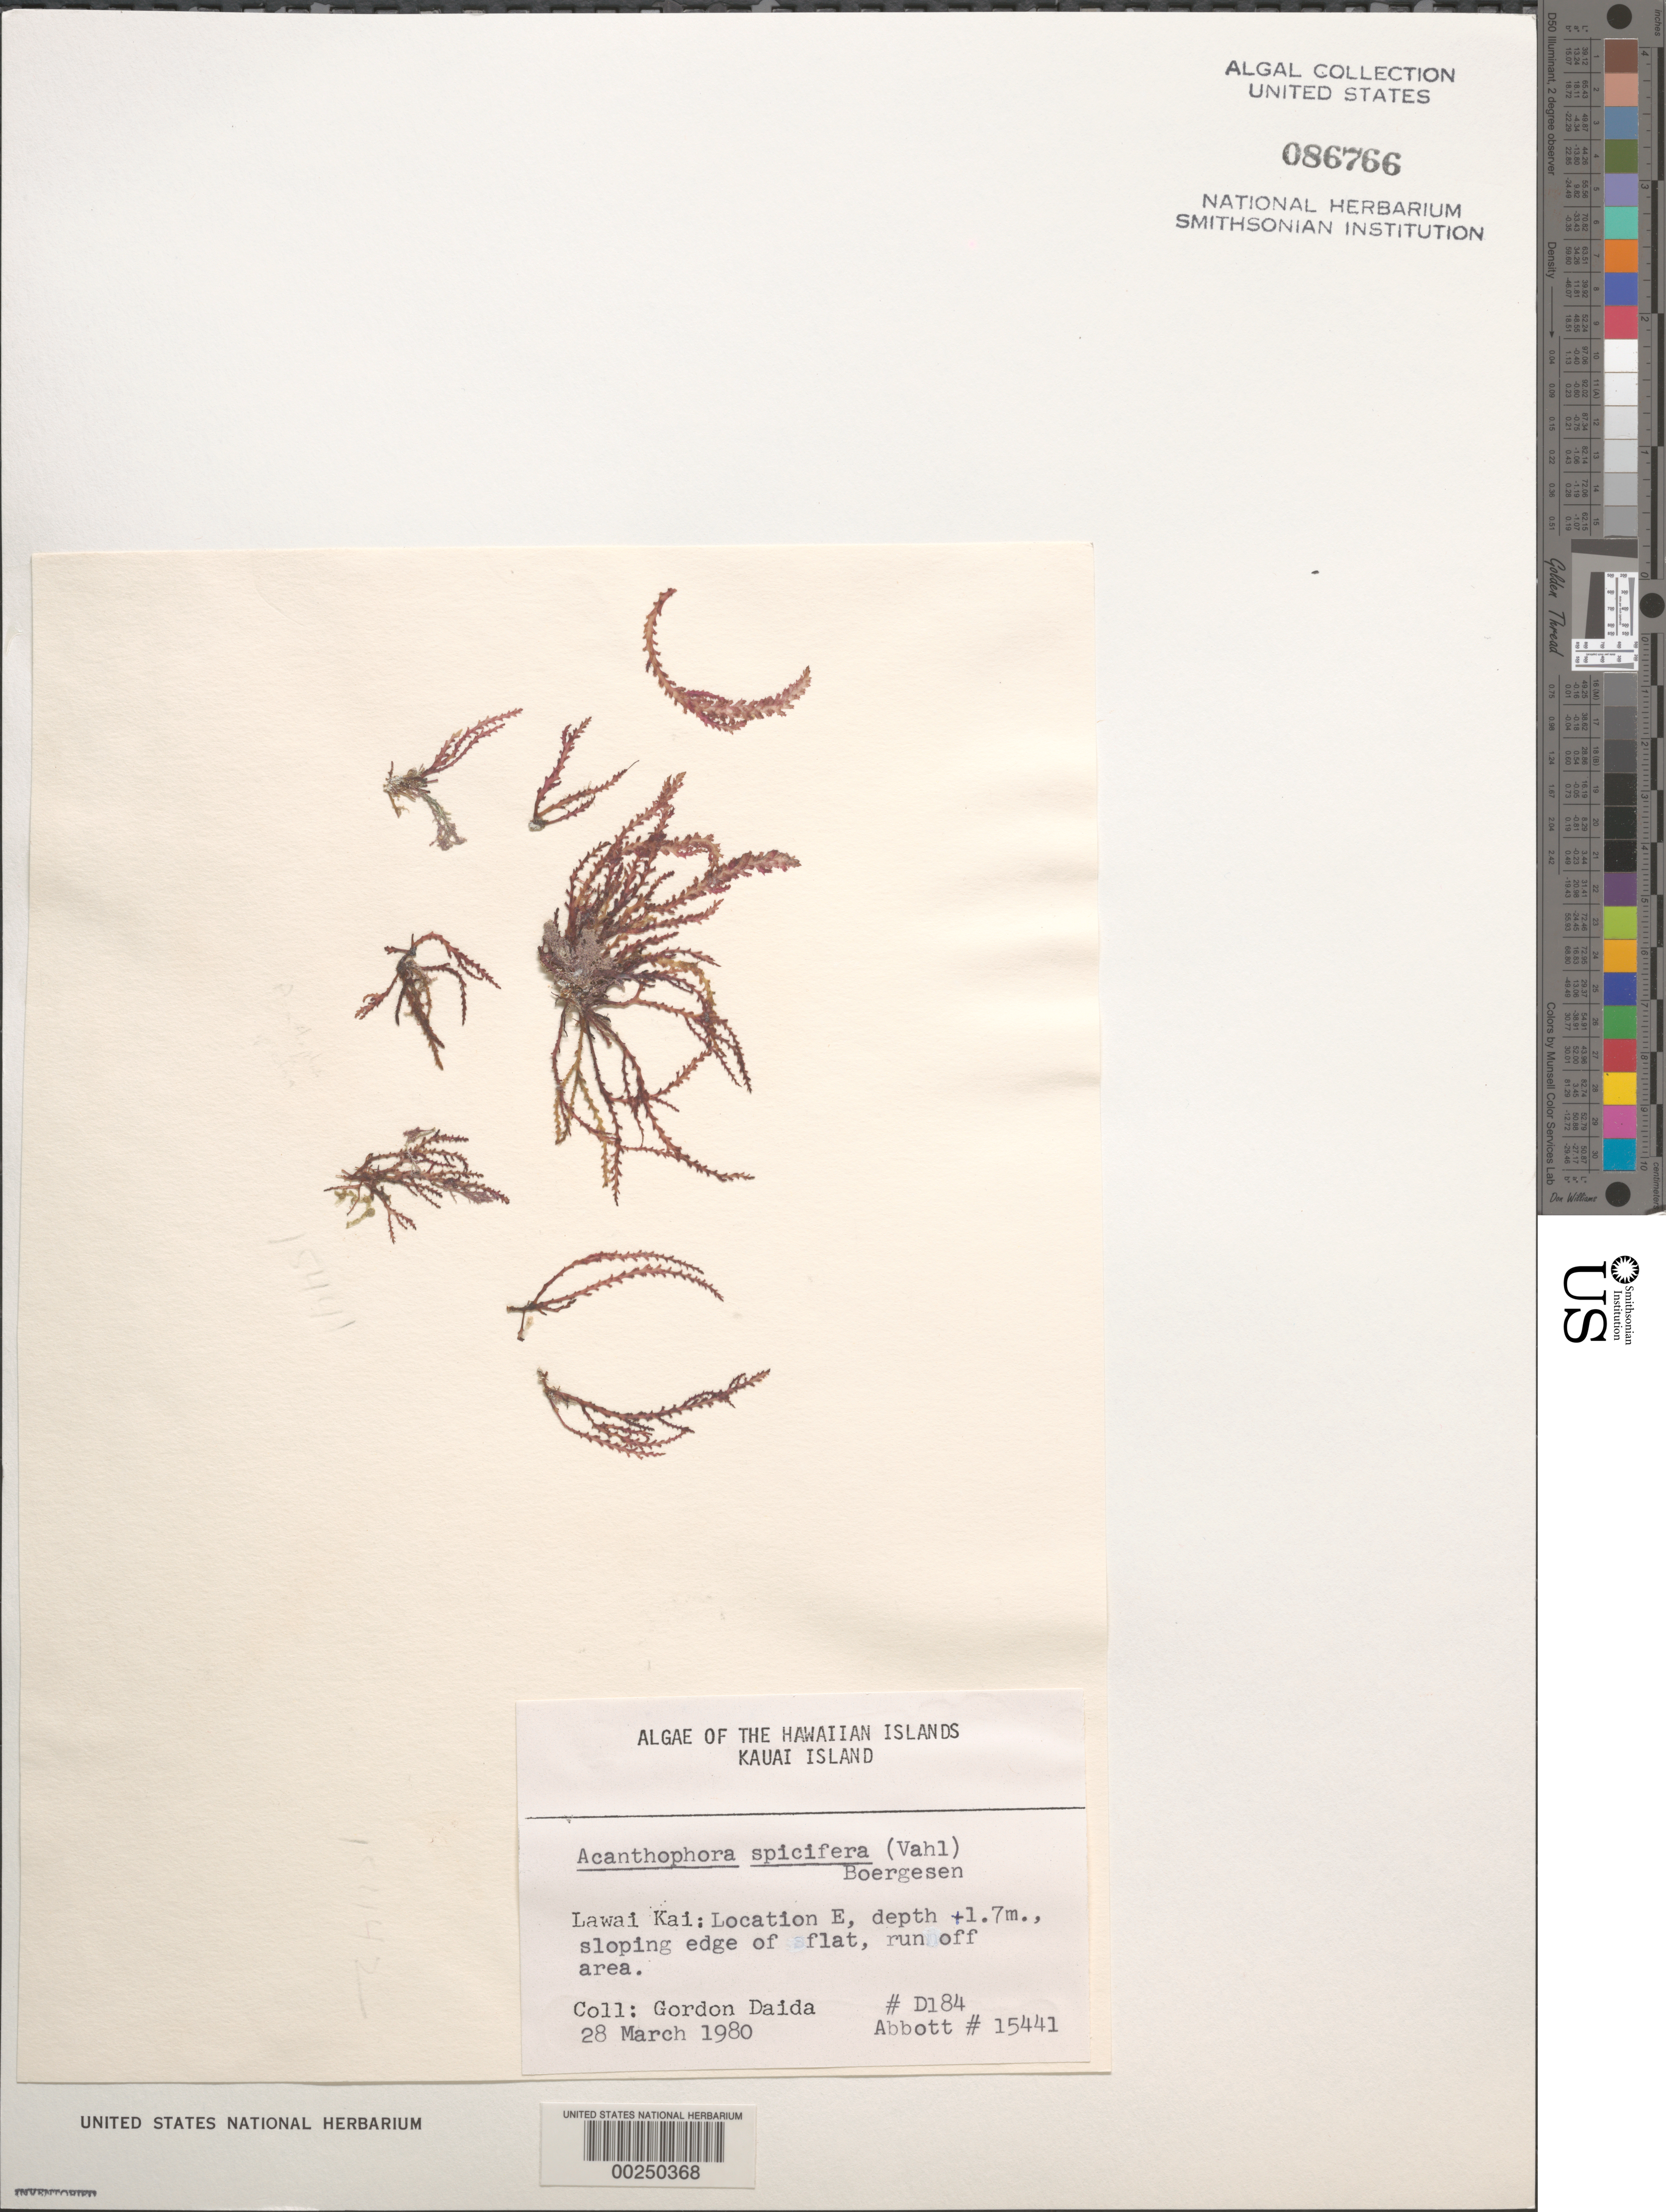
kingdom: Plantae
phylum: Rhodophyta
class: Florideophyceae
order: Ceramiales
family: Rhodomelaceae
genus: Acanthophora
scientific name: Acanthophora spicifera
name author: (Vahl) Børgesen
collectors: G. Daida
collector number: D184 & IAA 15441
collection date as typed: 28 Mar 1980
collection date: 1980-03-28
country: United States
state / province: Hawaii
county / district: Kauai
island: Kaua'i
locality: Lawai Kai, Location E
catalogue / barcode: US 86766